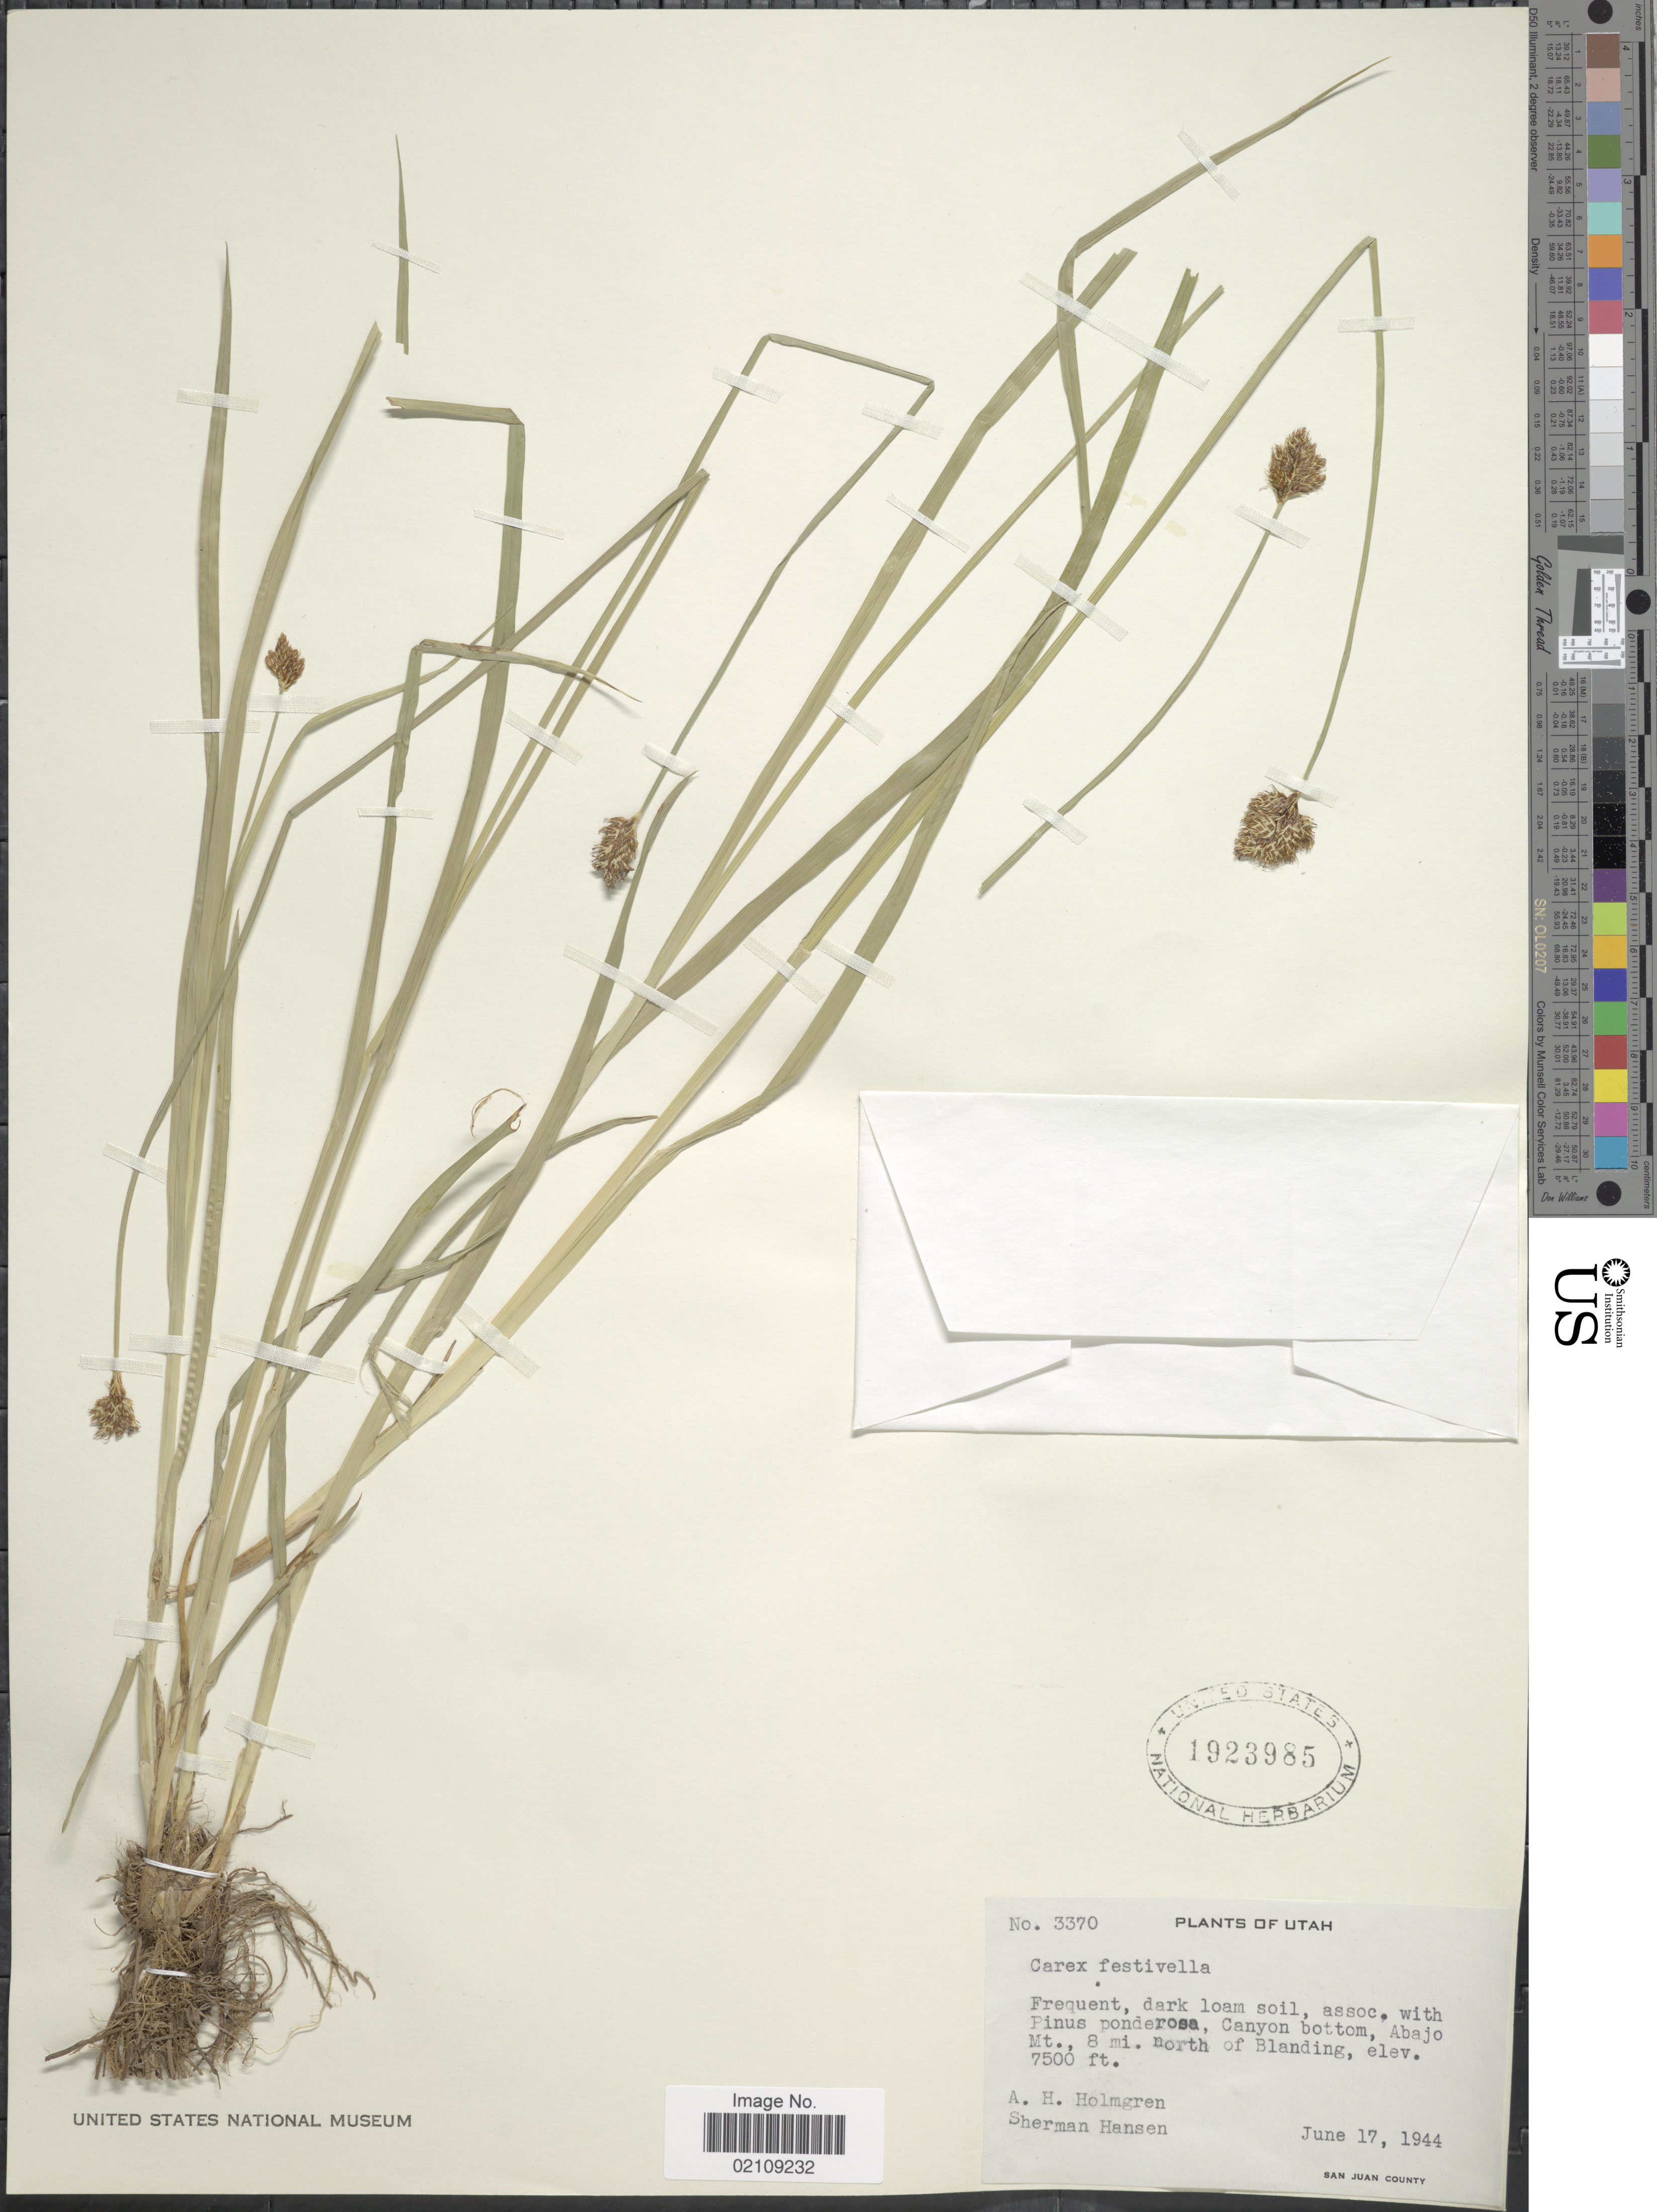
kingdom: Plantae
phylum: Tracheophyta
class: Liliopsida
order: Poales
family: Cyperaceae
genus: Carex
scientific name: Carex microptera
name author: Mack.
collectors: A. H. Holmgren & S. Hansen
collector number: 3370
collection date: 1944-06-17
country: United States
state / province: Utah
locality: Canyon bottom, Abajo Mt., 8 mi north of Blanding, San Juan County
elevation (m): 2286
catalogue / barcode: US 1923985